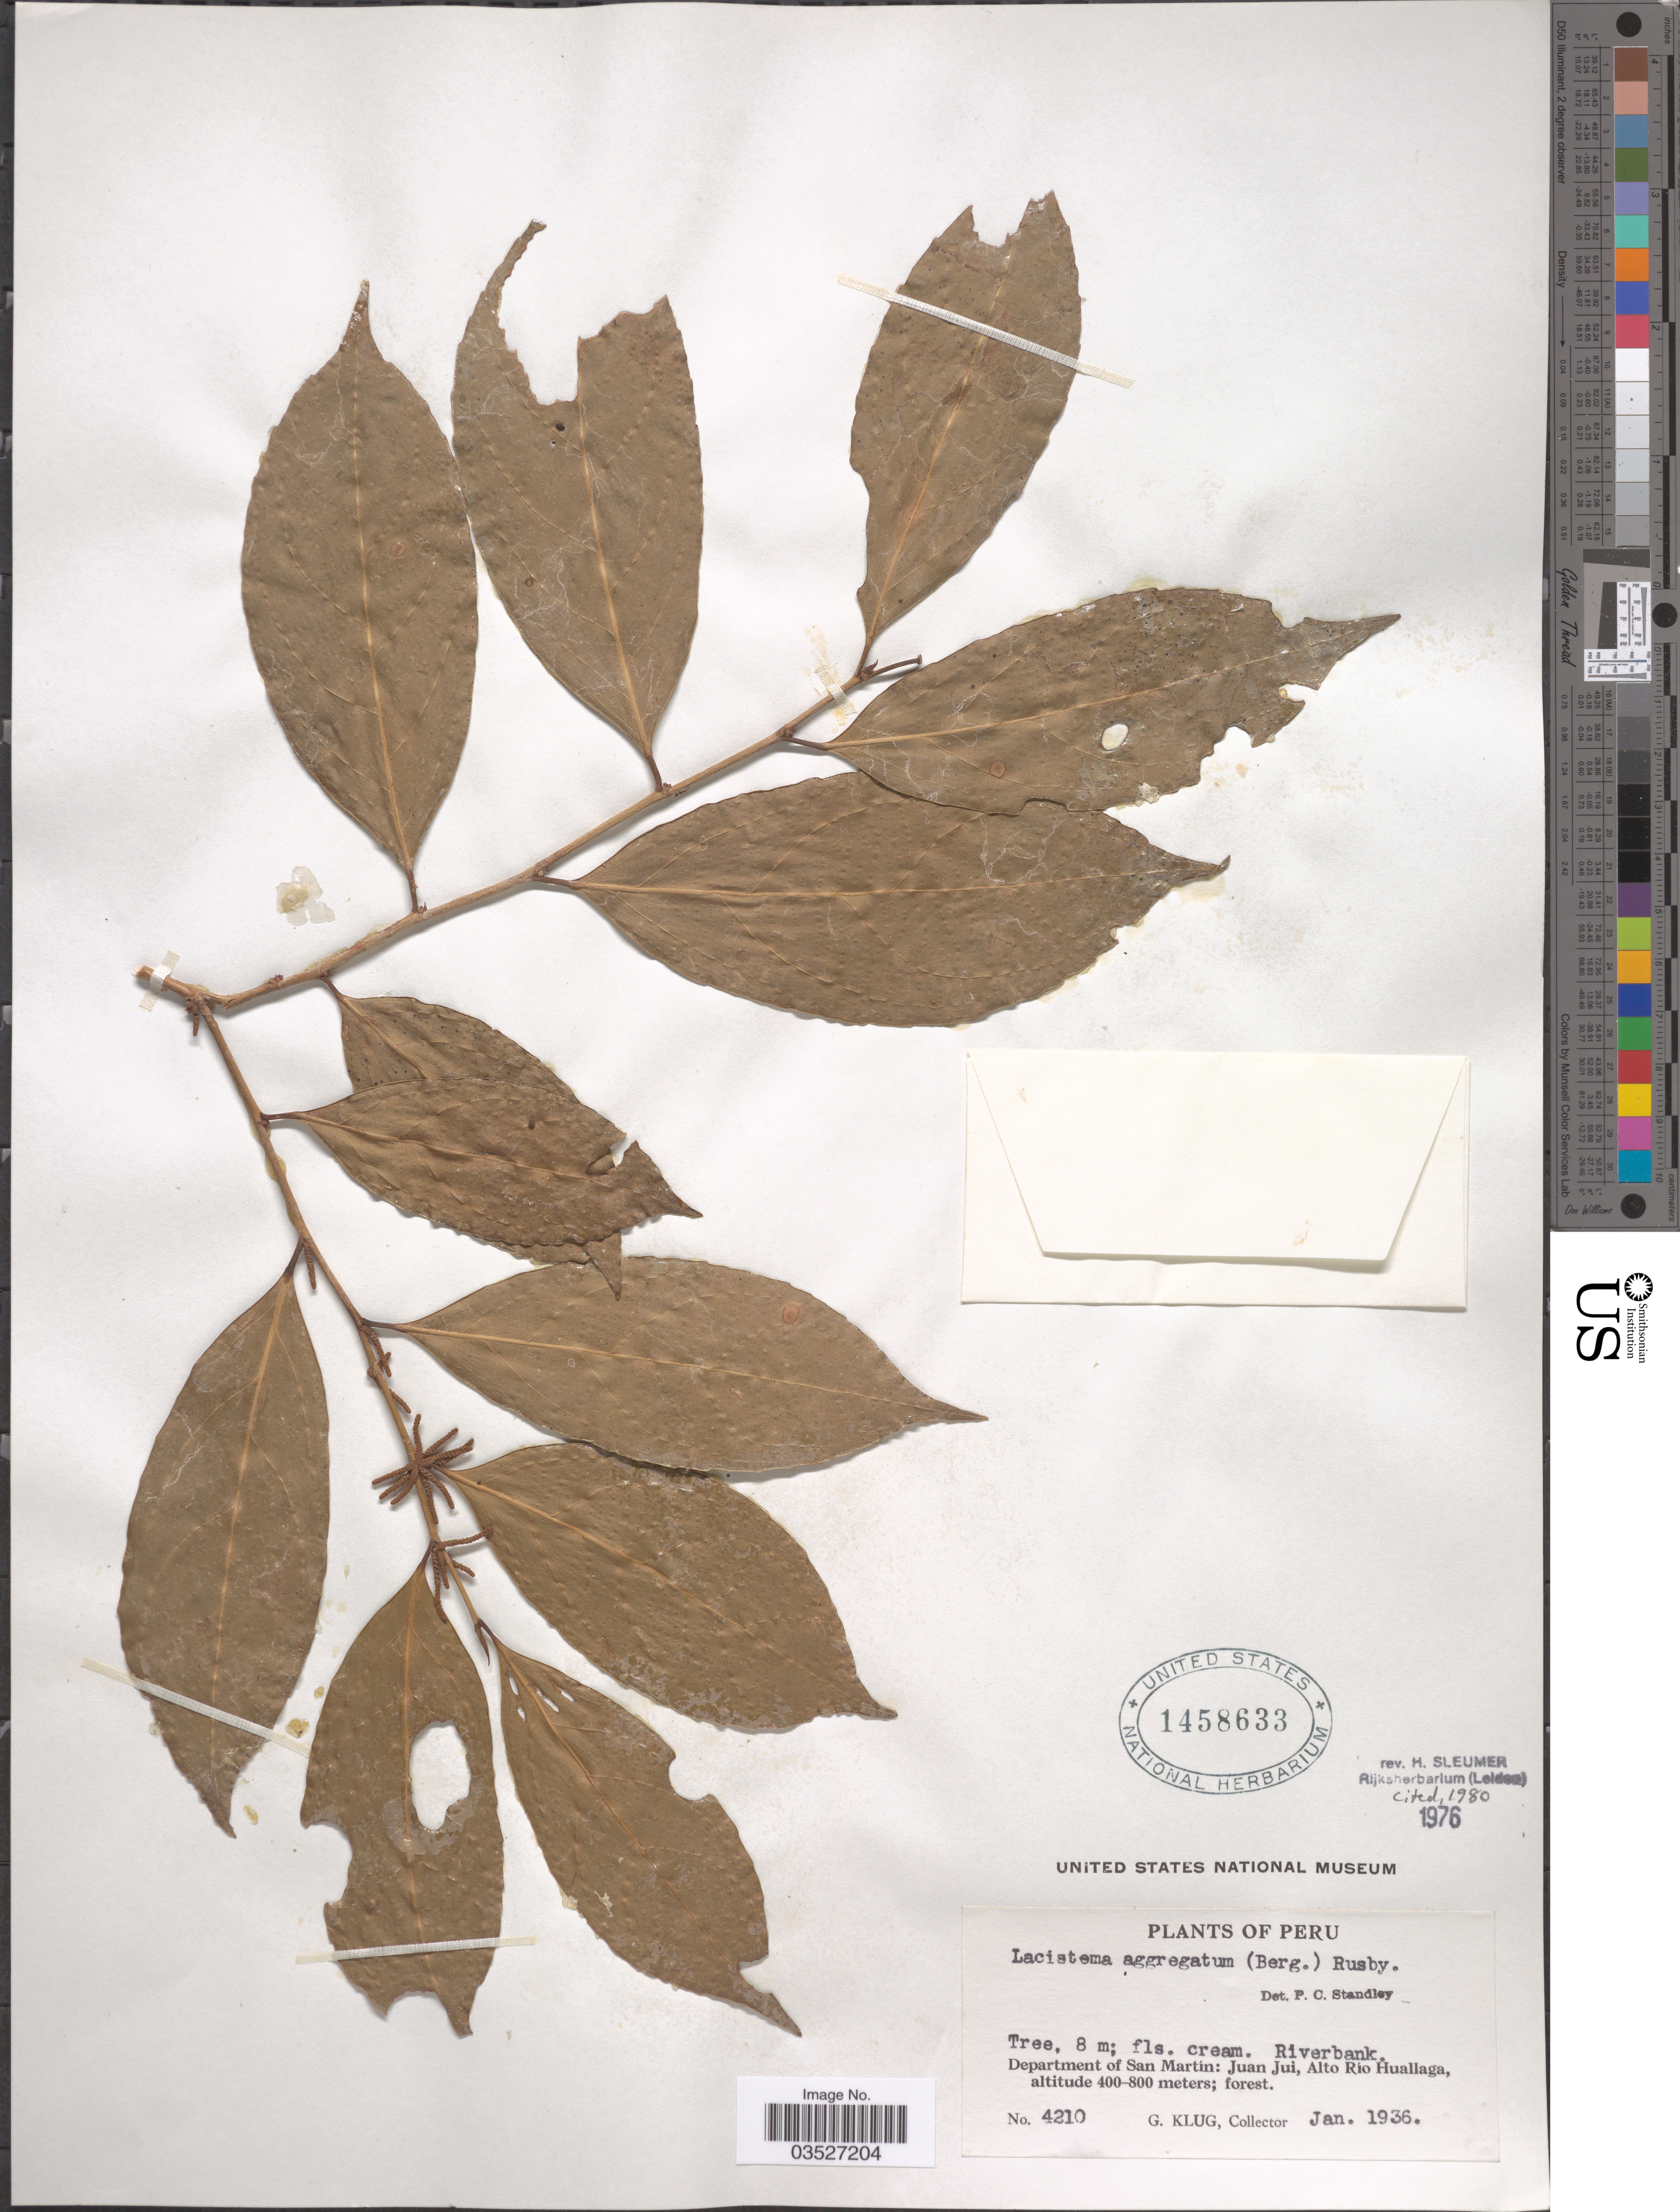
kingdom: Plantae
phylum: Tracheophyta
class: Magnoliopsida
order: Malpighiales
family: Lacistemataceae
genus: Lacistema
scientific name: Lacistema aggregatum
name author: (P.J. Bergius) Rusby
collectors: G. Klug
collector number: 4210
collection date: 1936-01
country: Peru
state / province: San Martín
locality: Department of San Martín: Juan Jui, Alto Río Huallaga. Riverbank.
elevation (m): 400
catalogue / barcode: US 1458633